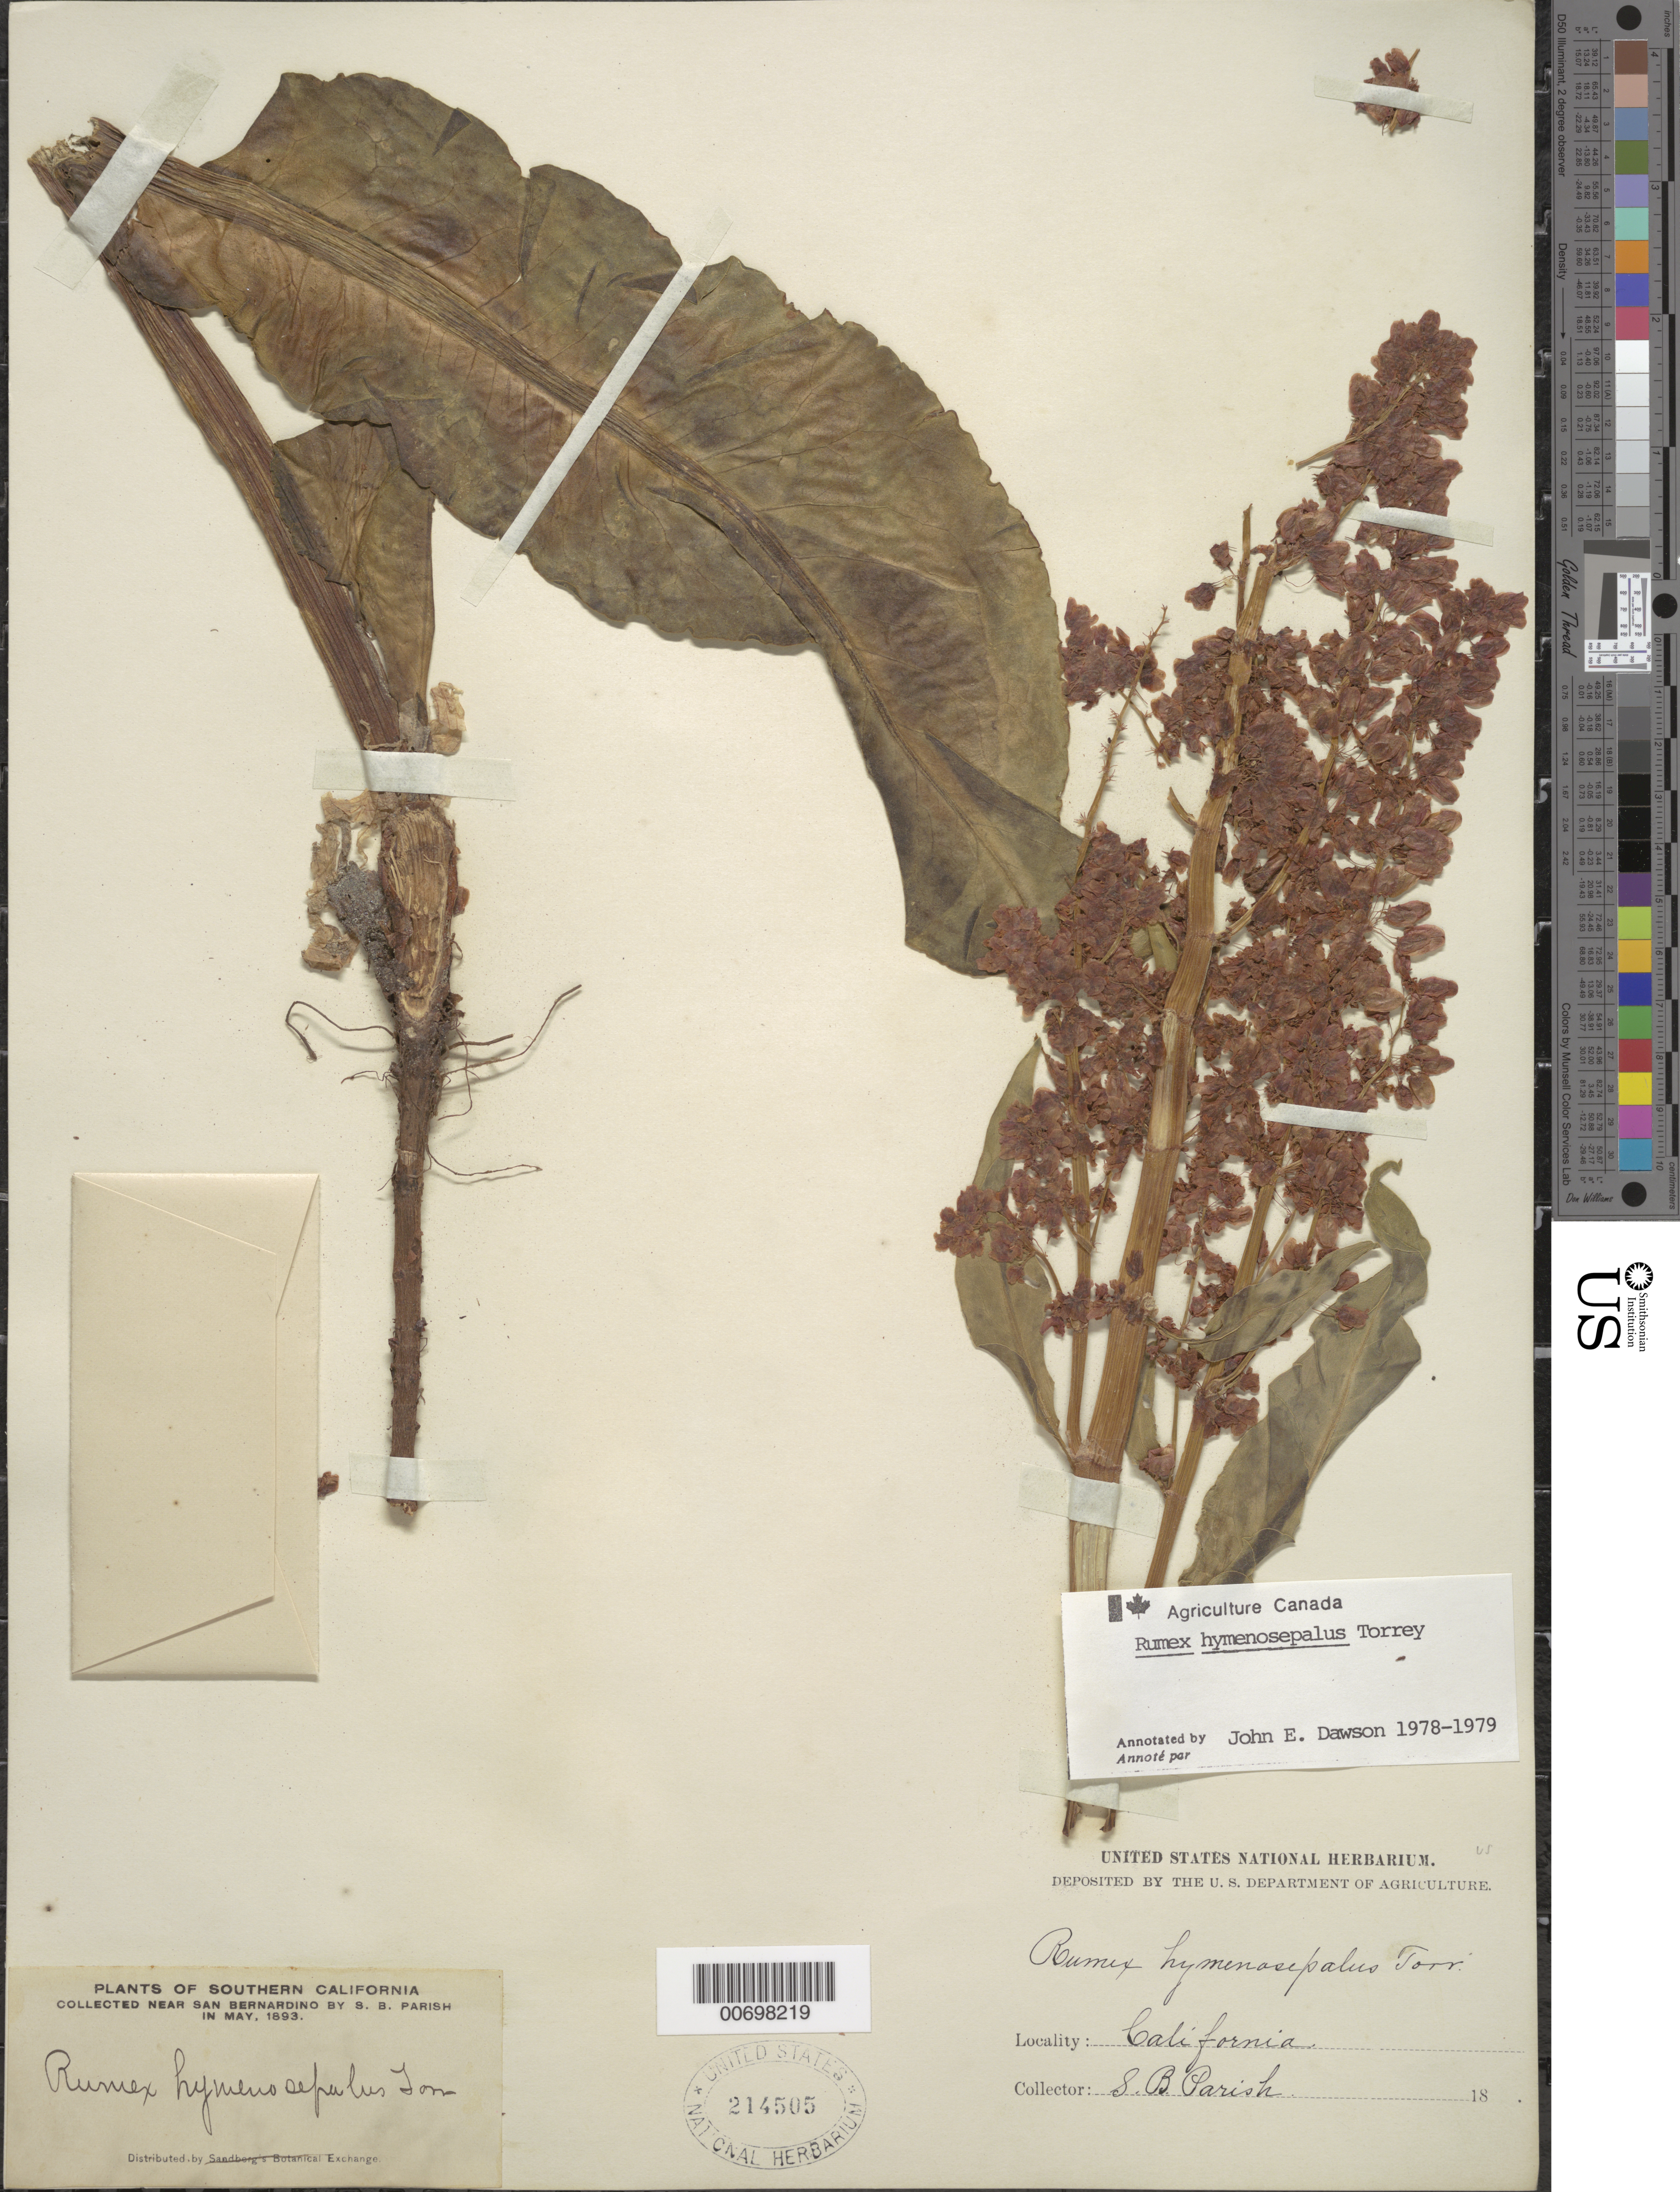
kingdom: Plantae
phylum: Tracheophyta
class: Magnoliopsida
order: Caryophyllales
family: Polygonaceae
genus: Rumex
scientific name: Rumex hymenosepalus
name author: Torr.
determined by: Dawson, J. E.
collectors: S. B. Parish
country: United States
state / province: California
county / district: San Bernardino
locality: Near San Bernardino.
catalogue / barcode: US 214505